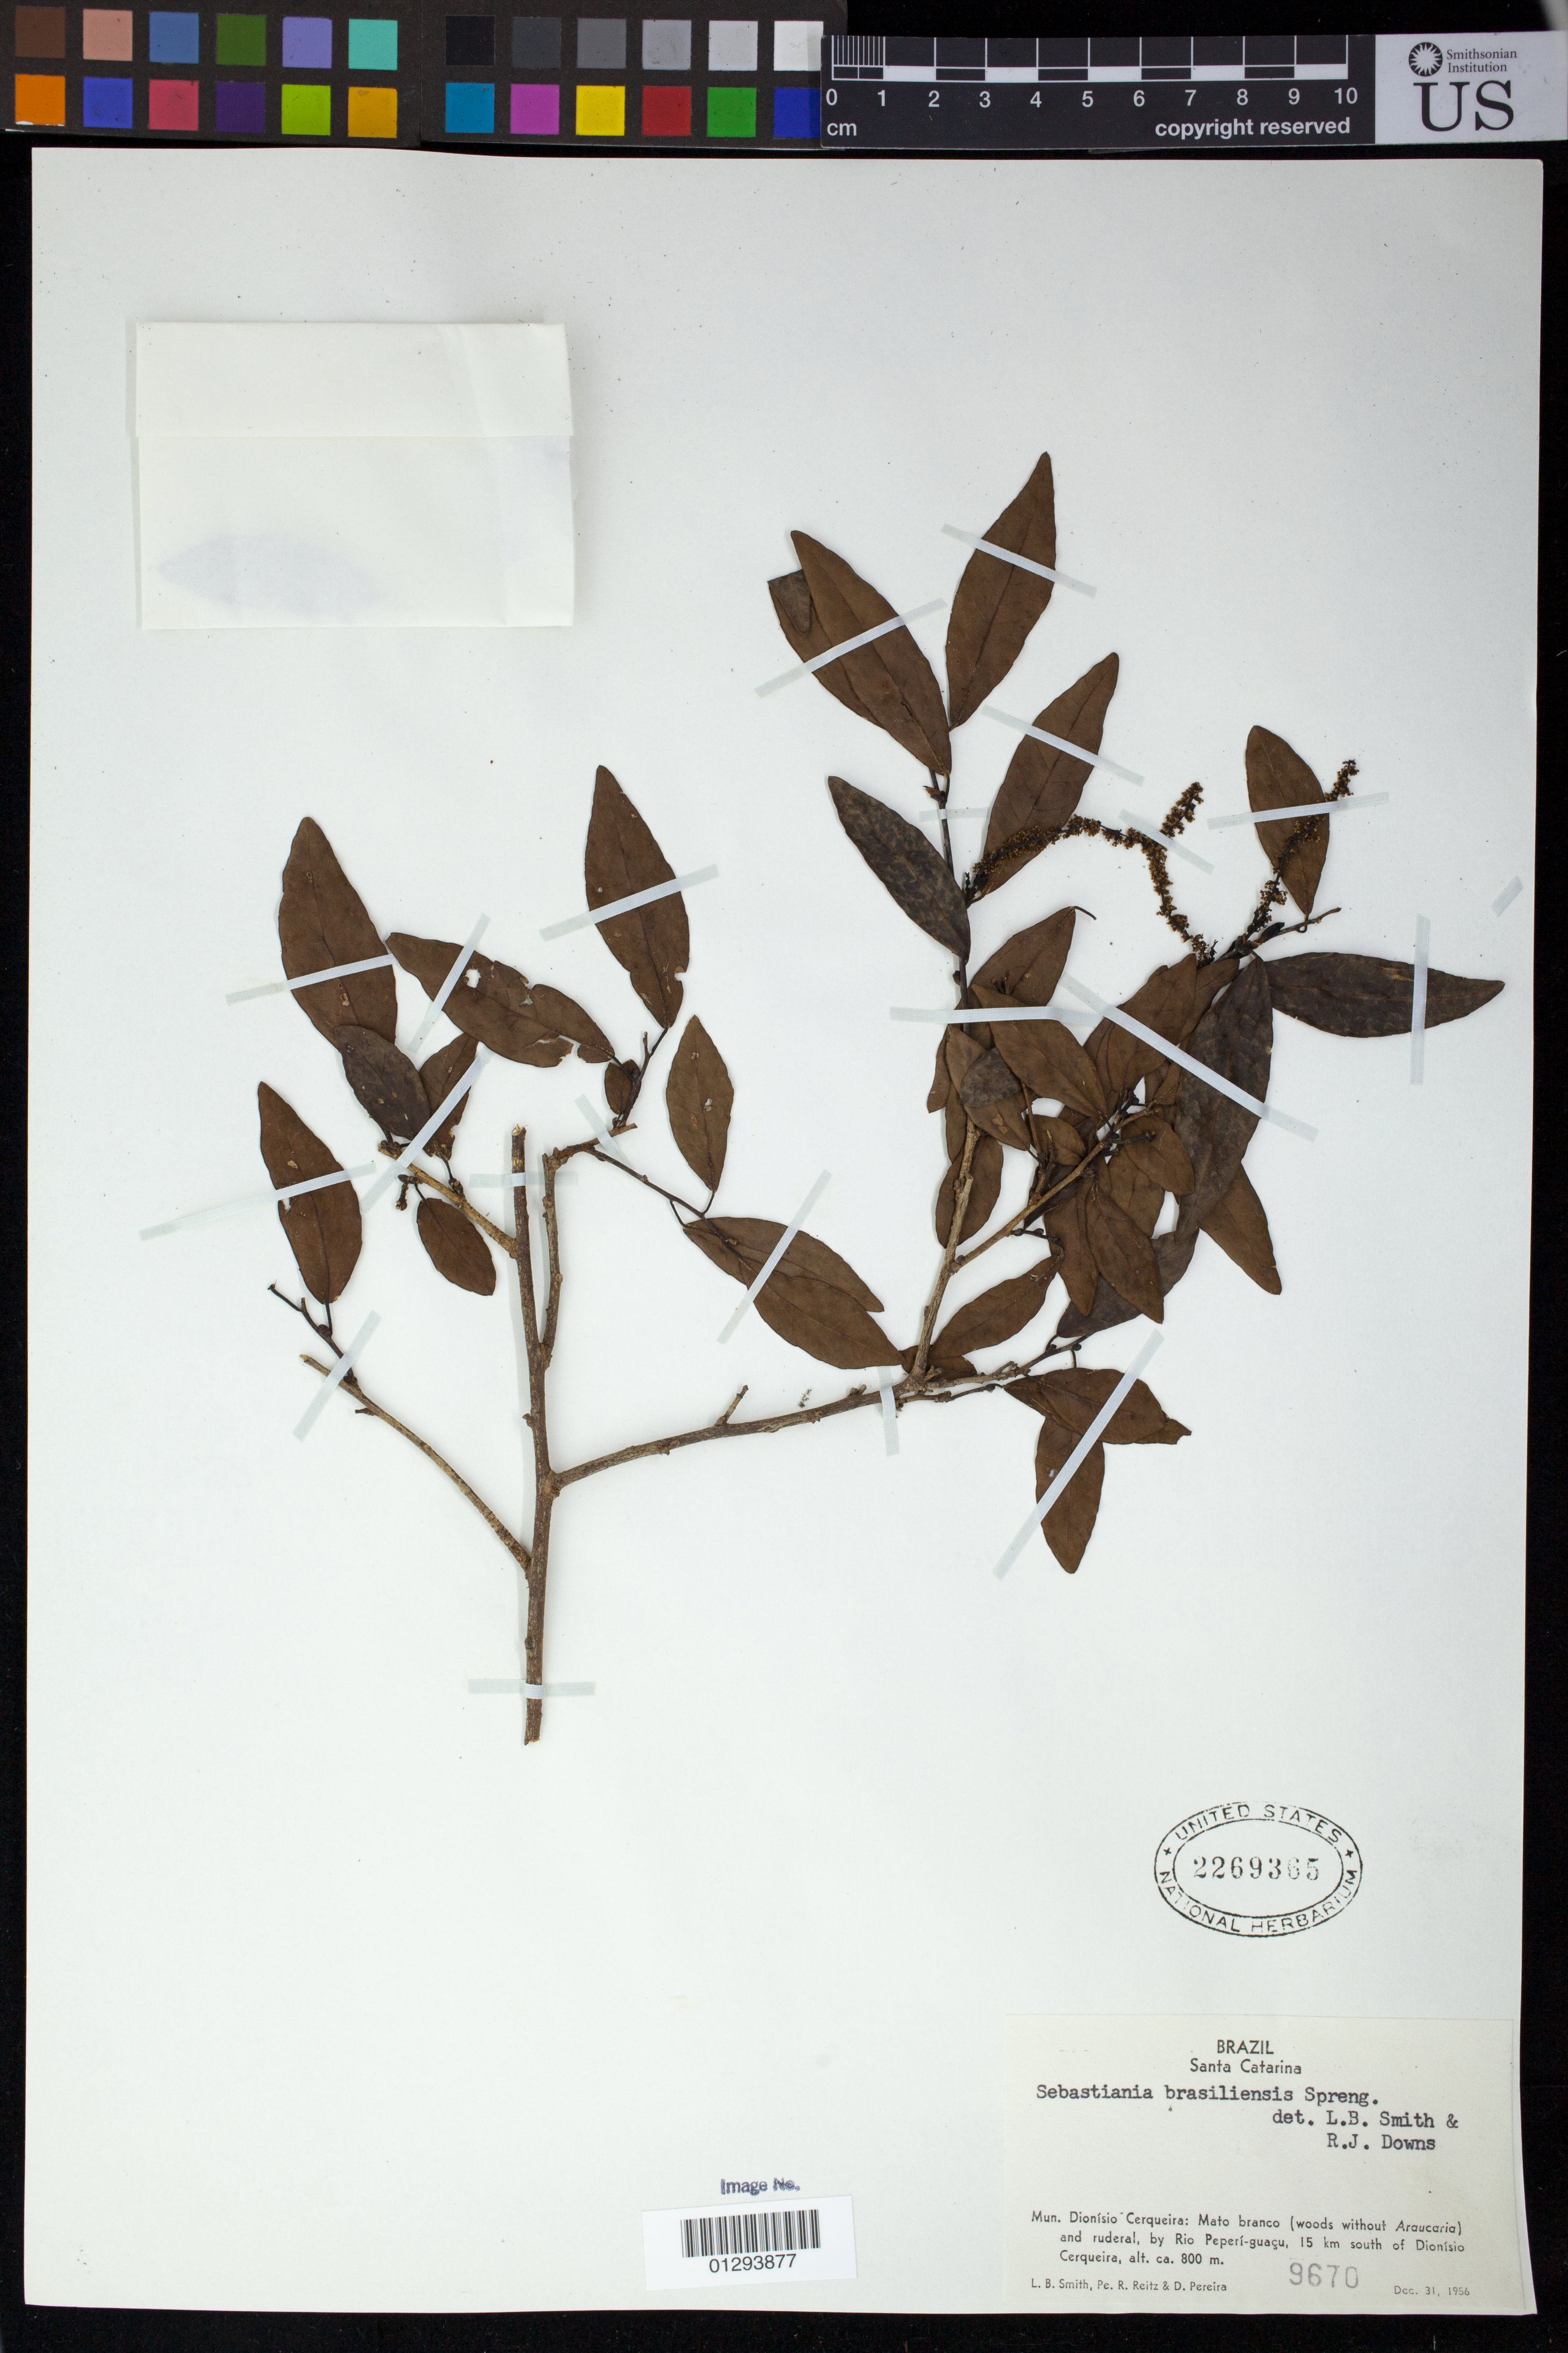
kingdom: Plantae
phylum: Tracheophyta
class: Magnoliopsida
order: Malpighiales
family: Euphorbiaceae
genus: Sebastiania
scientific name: Sebastiania brasiliensis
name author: Spreng.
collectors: L. Smith, R. Reitz & D. Pereira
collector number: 9670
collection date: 1956-12-31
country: Brazil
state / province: Santa Catarina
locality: Municipality Dionisio Crequeira, by Rio Peperi-guacu, 15 km south of Dionisio Cerqueira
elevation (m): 800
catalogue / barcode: US 2269365